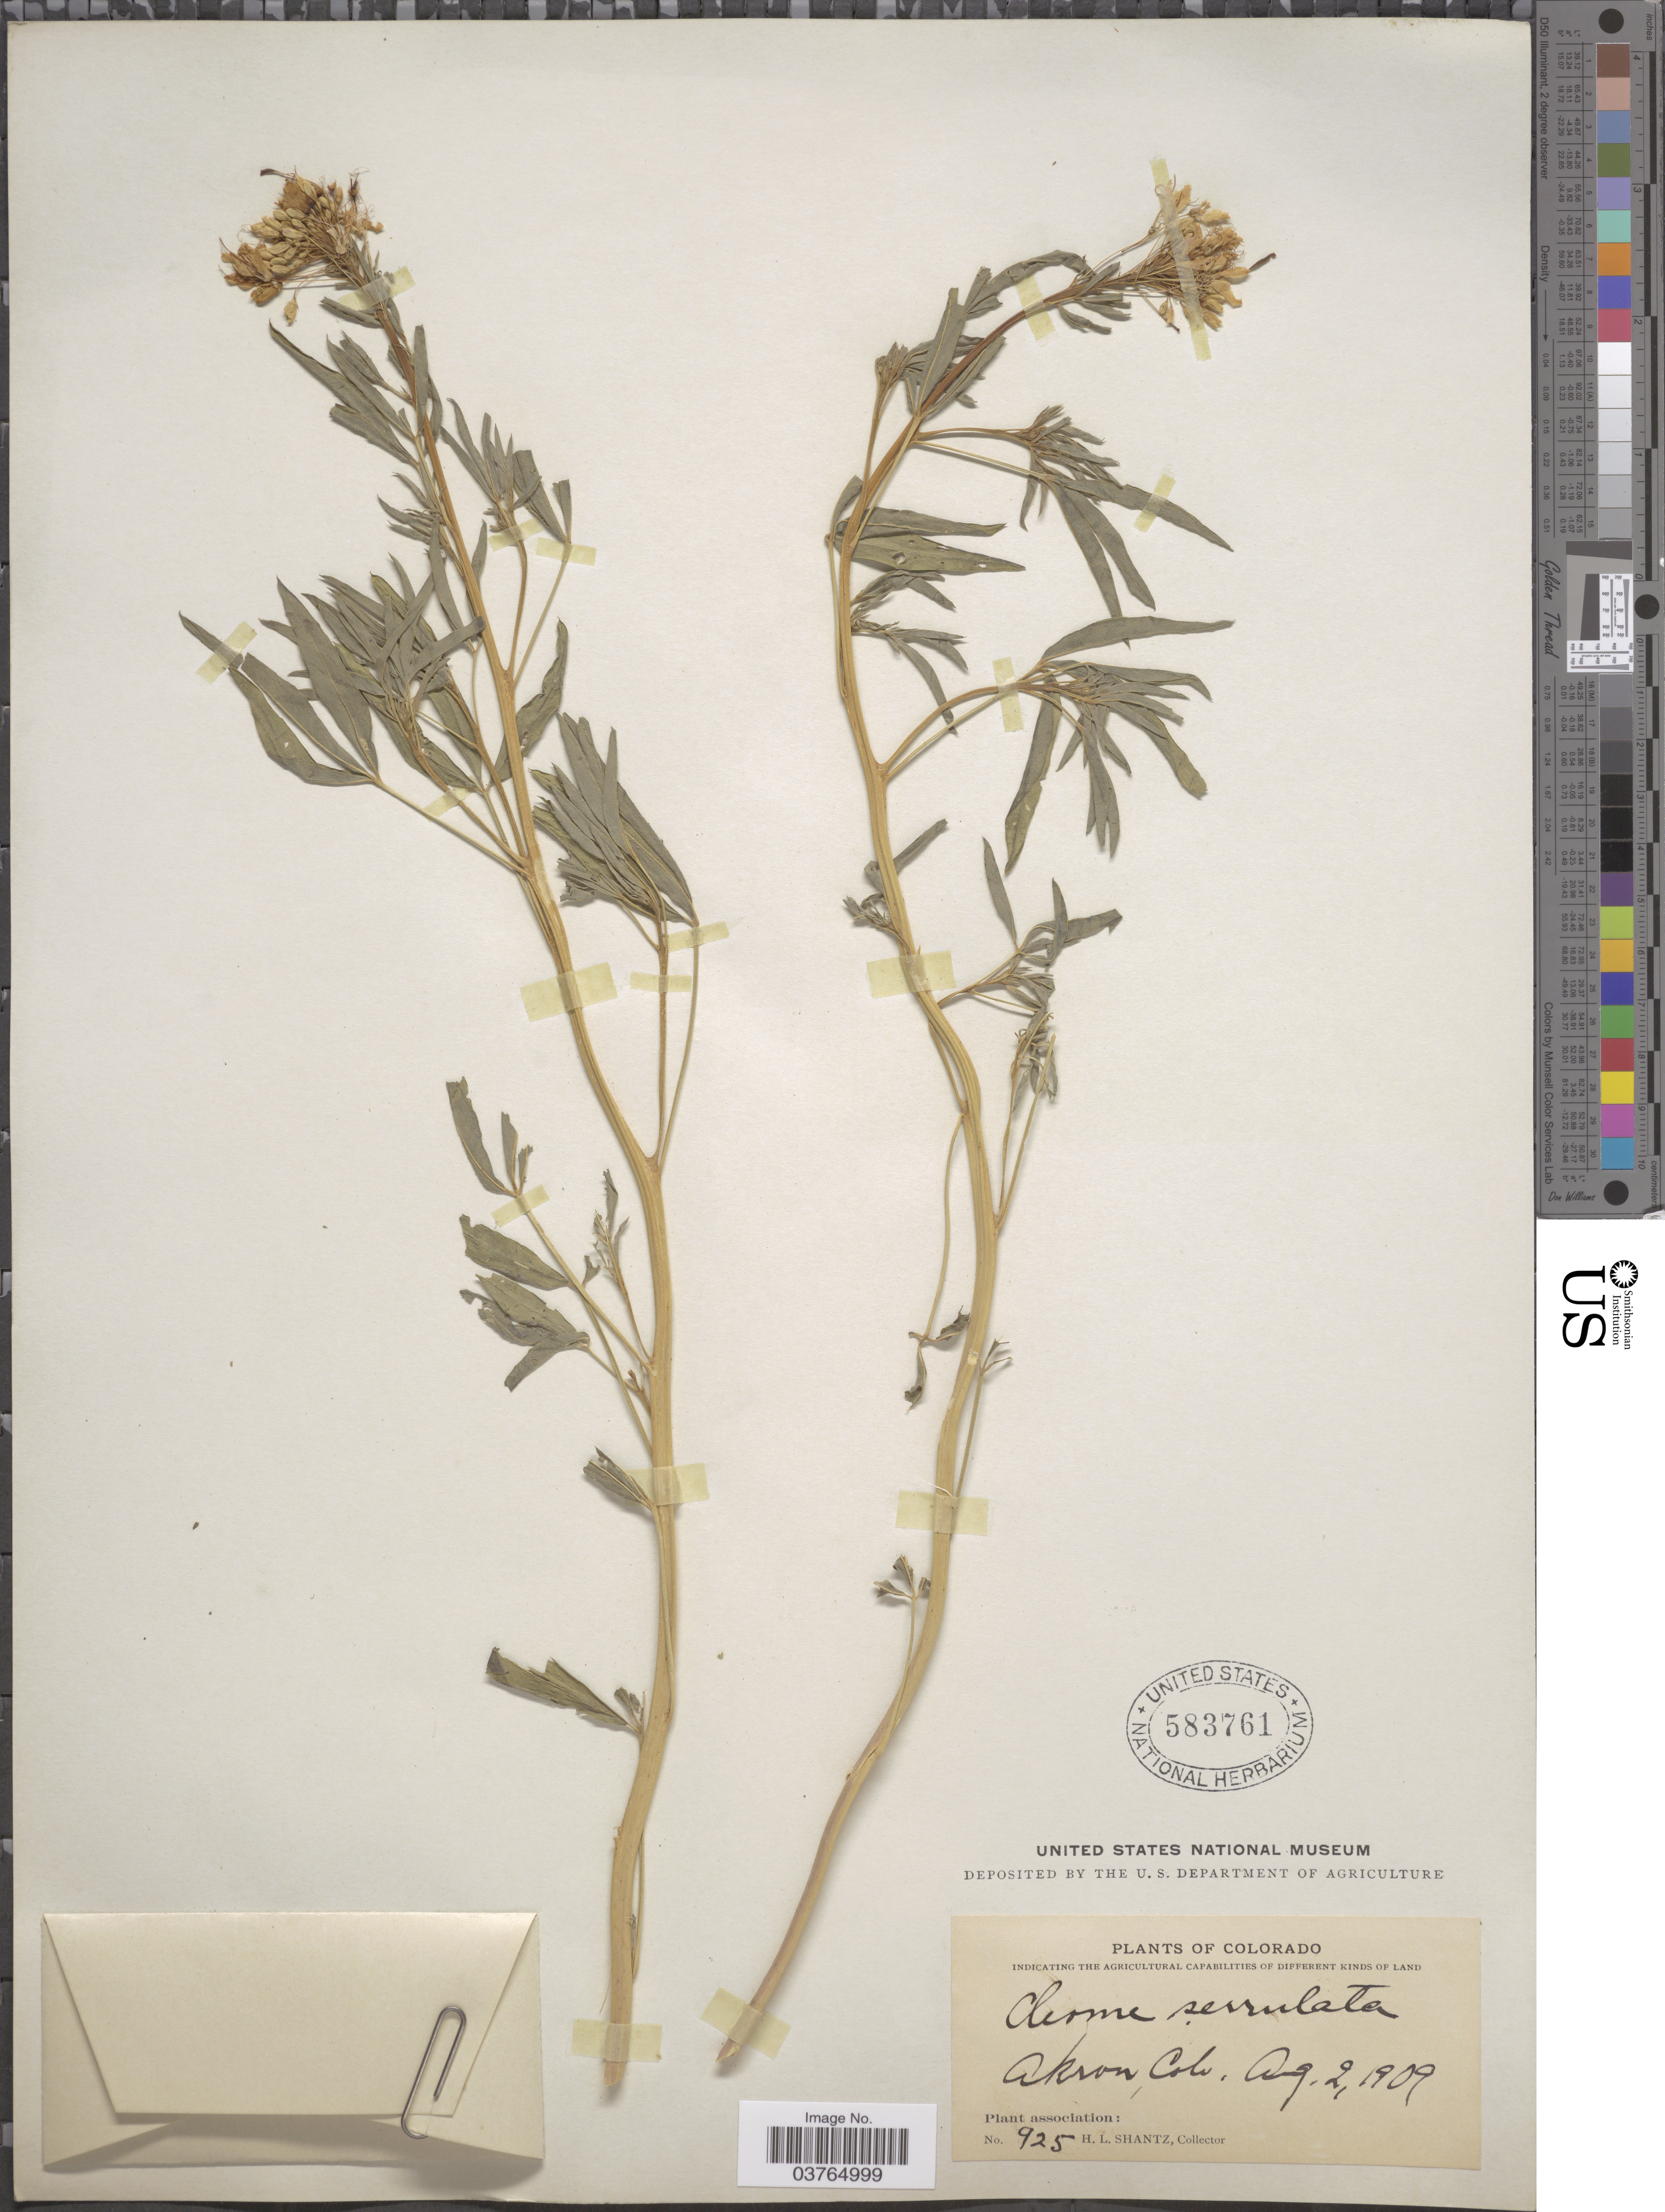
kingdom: Plantae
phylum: Tracheophyta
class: Magnoliopsida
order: Brassicales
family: Cleomaceae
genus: Cleomella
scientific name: Cleomella serrulata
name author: (Pursh) Roalson & J.C. Hall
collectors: H. Shantz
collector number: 925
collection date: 1909-08-02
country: United States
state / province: Colorado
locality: Akron.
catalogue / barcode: US 583761